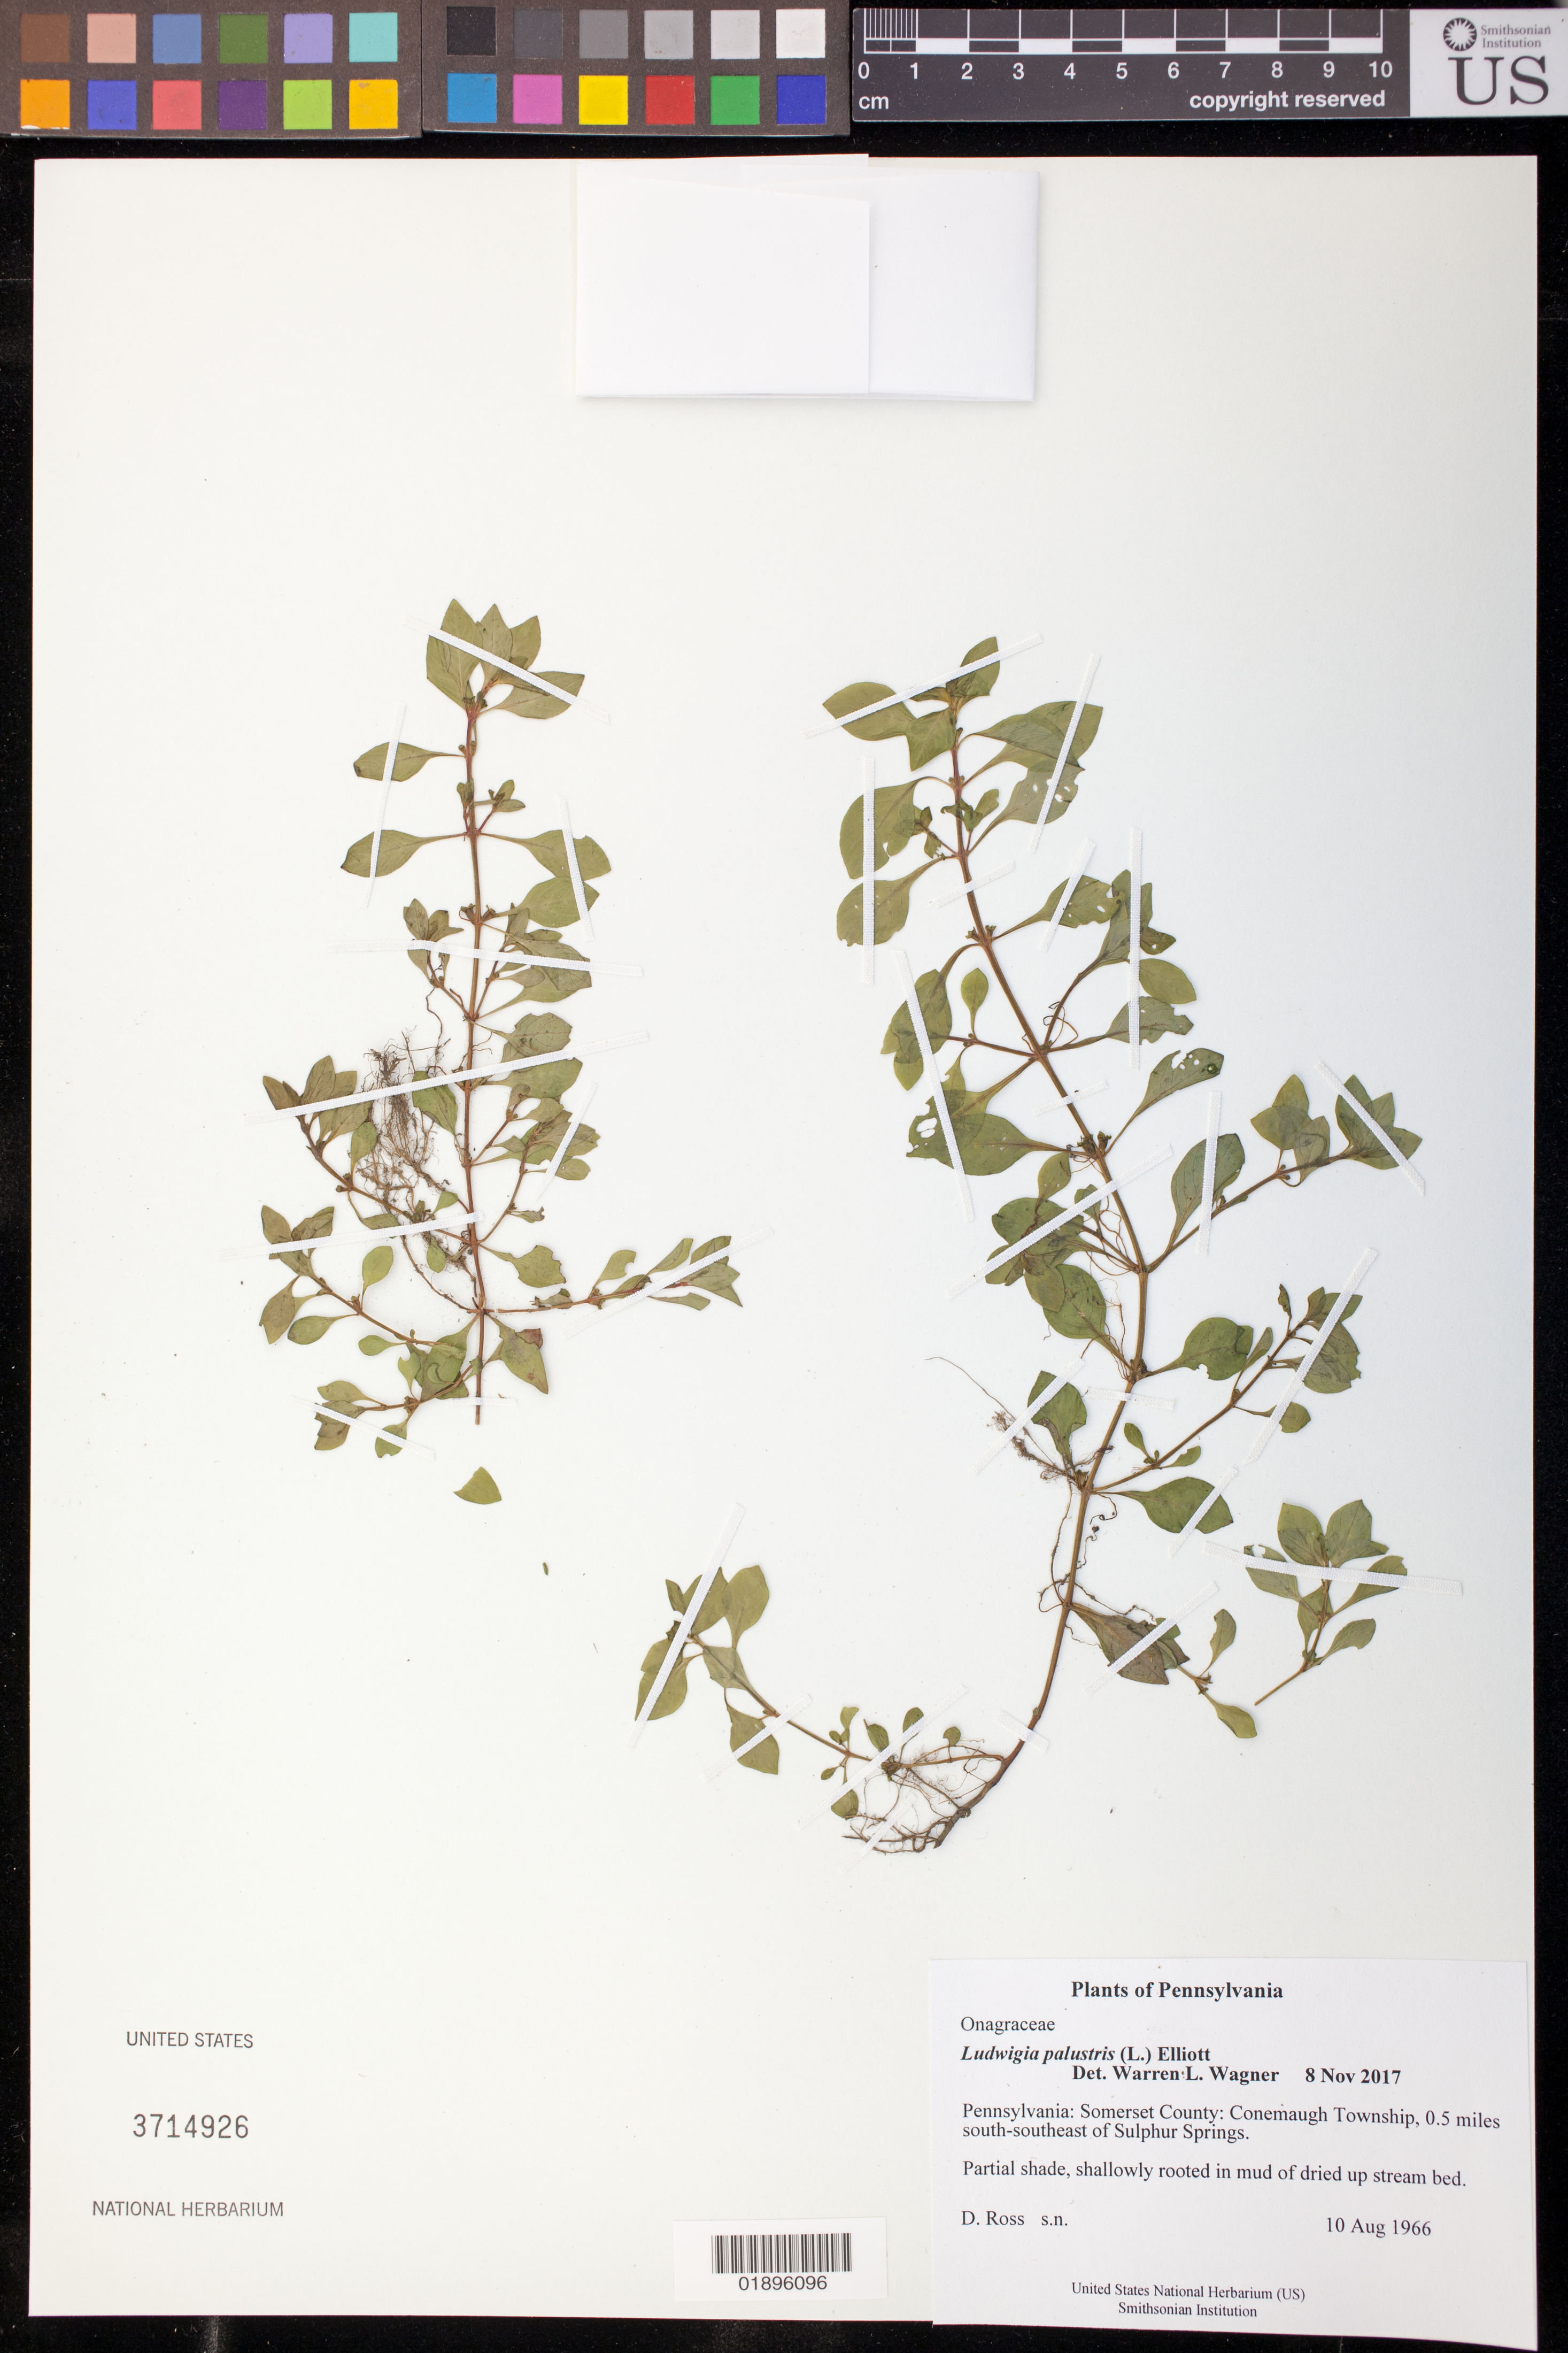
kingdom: Plantae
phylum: Tracheophyta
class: Magnoliopsida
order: Myrtales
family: Onagraceae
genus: Ludwigia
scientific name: Ludwigia palustris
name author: (L.) Elliott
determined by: Wagner, W. L., (BOT), Smithsonian Institution - National Museum of Natural History (UNITED STATES)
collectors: D. Ross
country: United States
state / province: Pennsylvania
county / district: Somerset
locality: Conemaugh Township, 0.5 miles south-southeast of Sulphur Springs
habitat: Partial shade, shallowly rooted in mud of dried up stream bed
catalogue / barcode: US 3714926